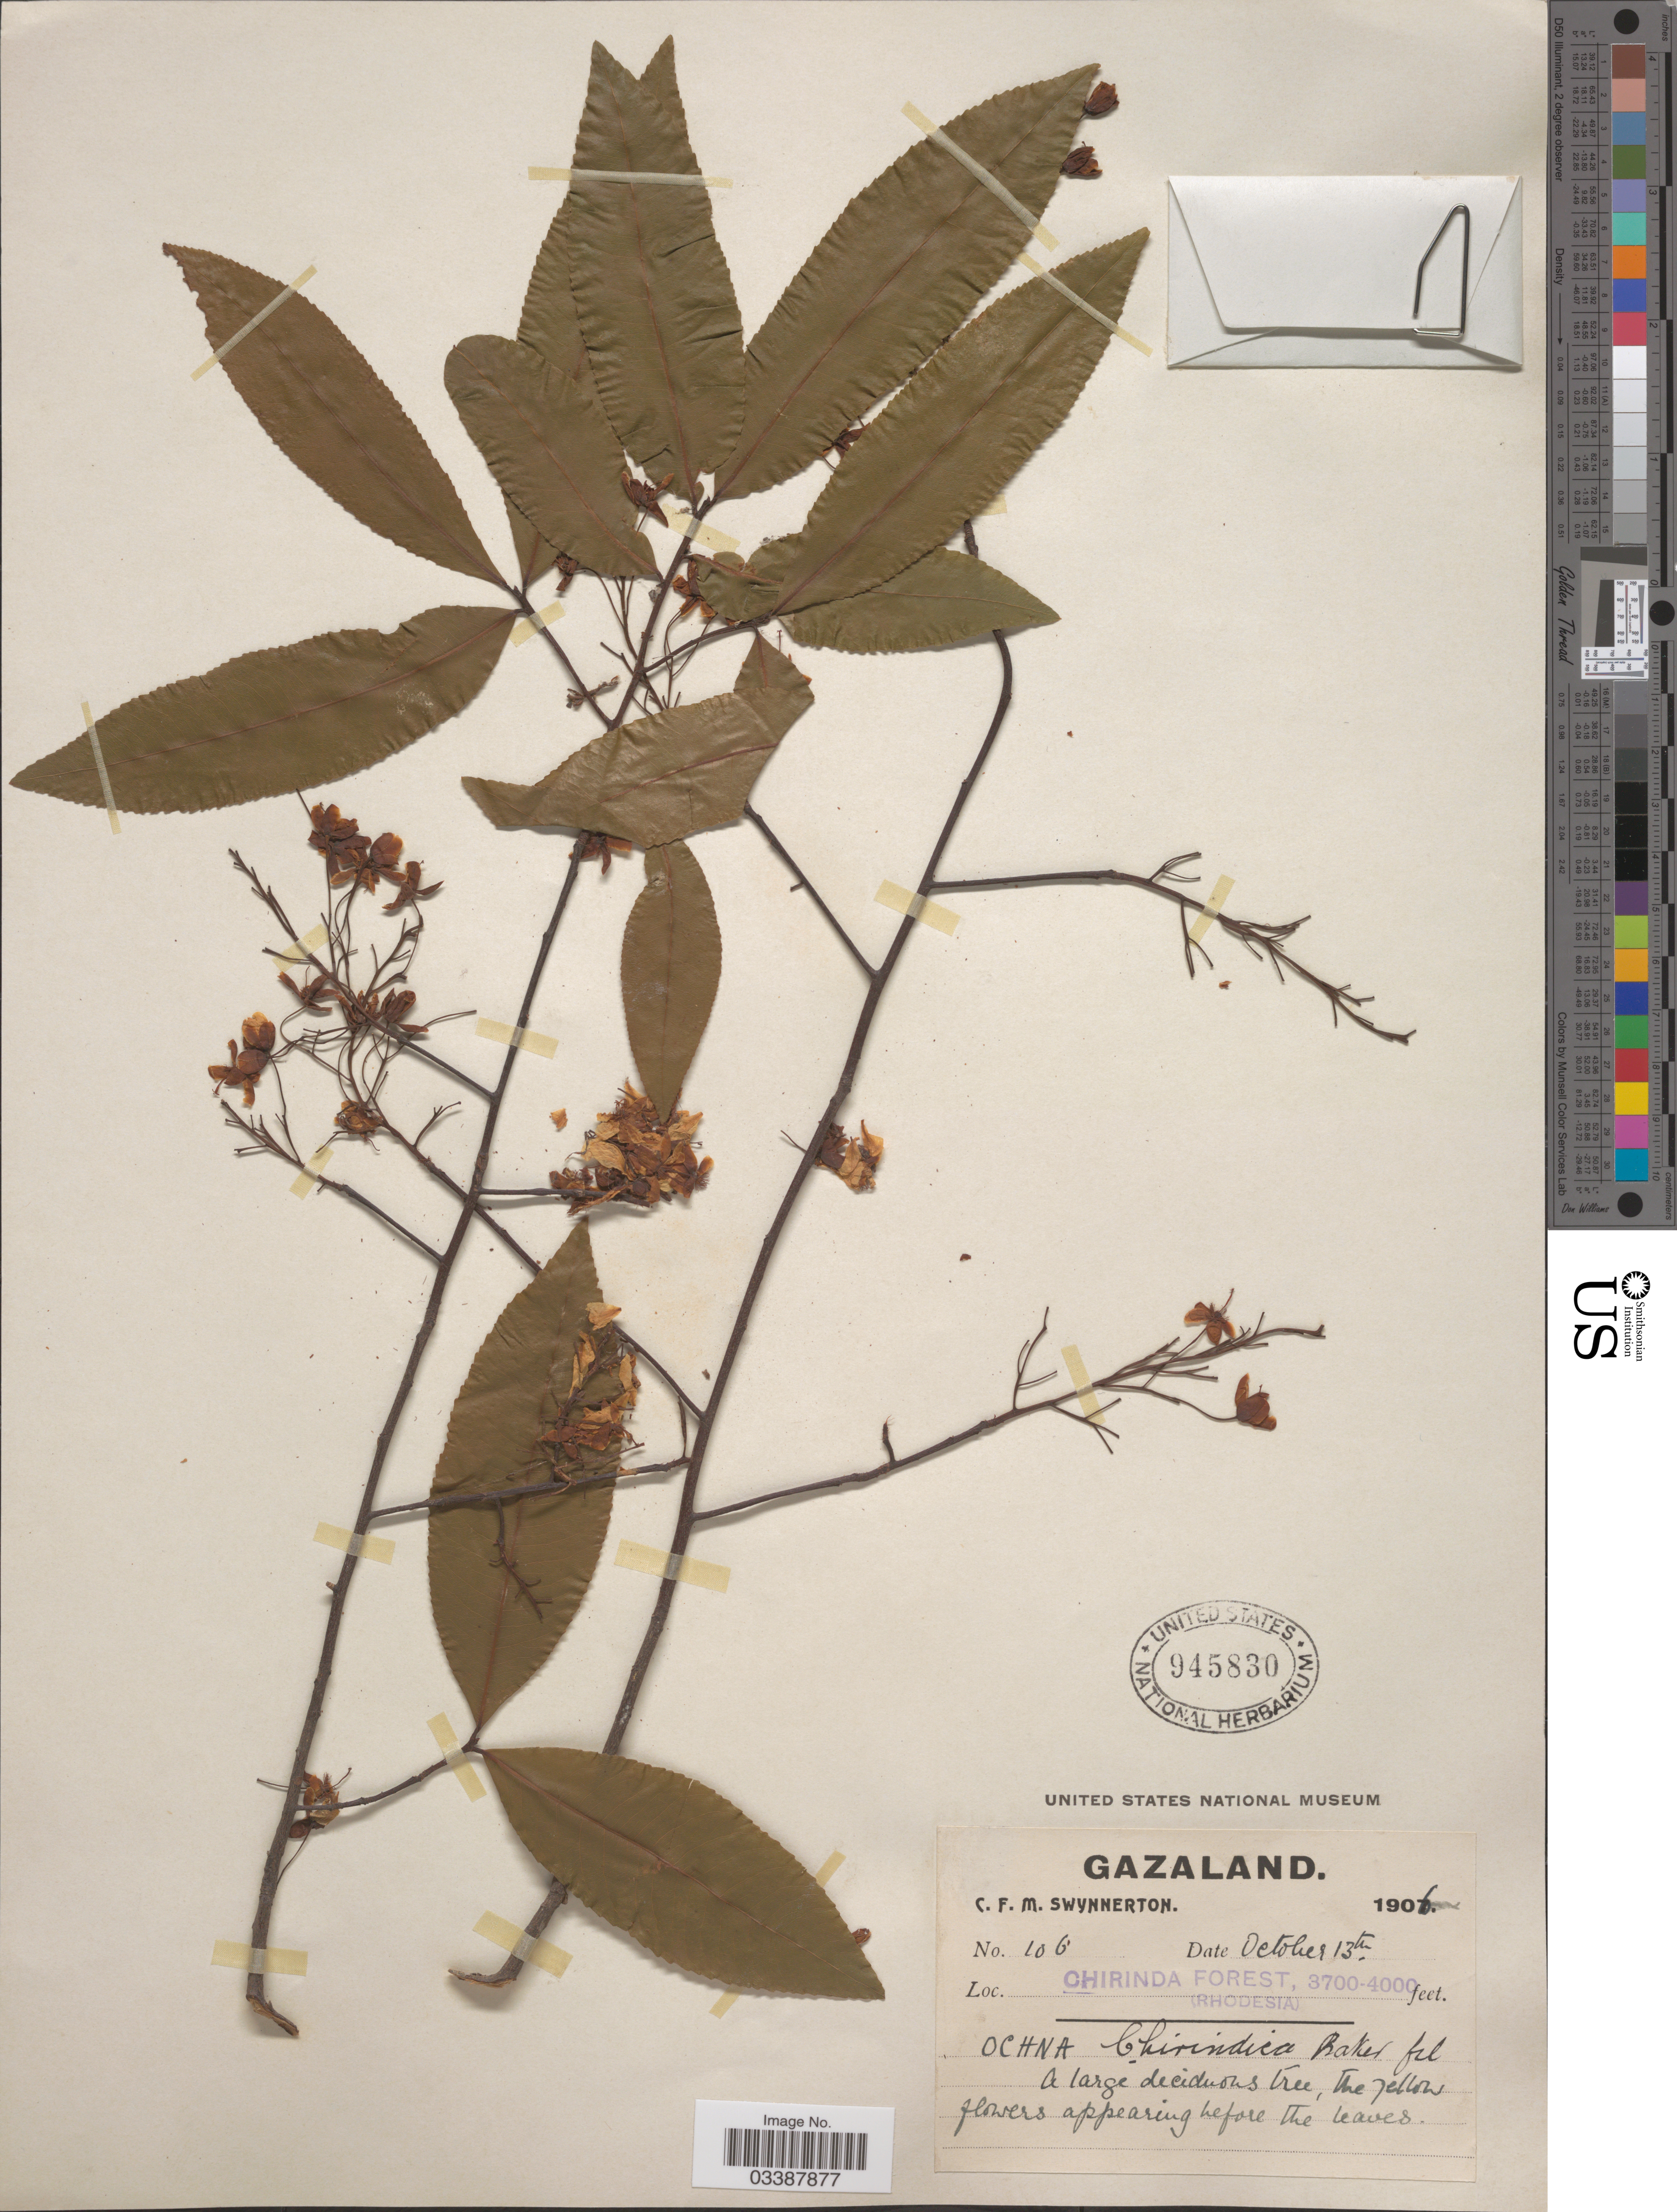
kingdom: Plantae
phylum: Tracheophyta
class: Magnoliopsida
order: Malpighiales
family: Ochnaceae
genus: Ochna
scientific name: Ochna chirindica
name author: Baker f.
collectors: C. Swynnerton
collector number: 106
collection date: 1906-10-13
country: Zimbabwe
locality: Gazaland. Chirinda Forest.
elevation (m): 1128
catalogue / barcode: US 945830